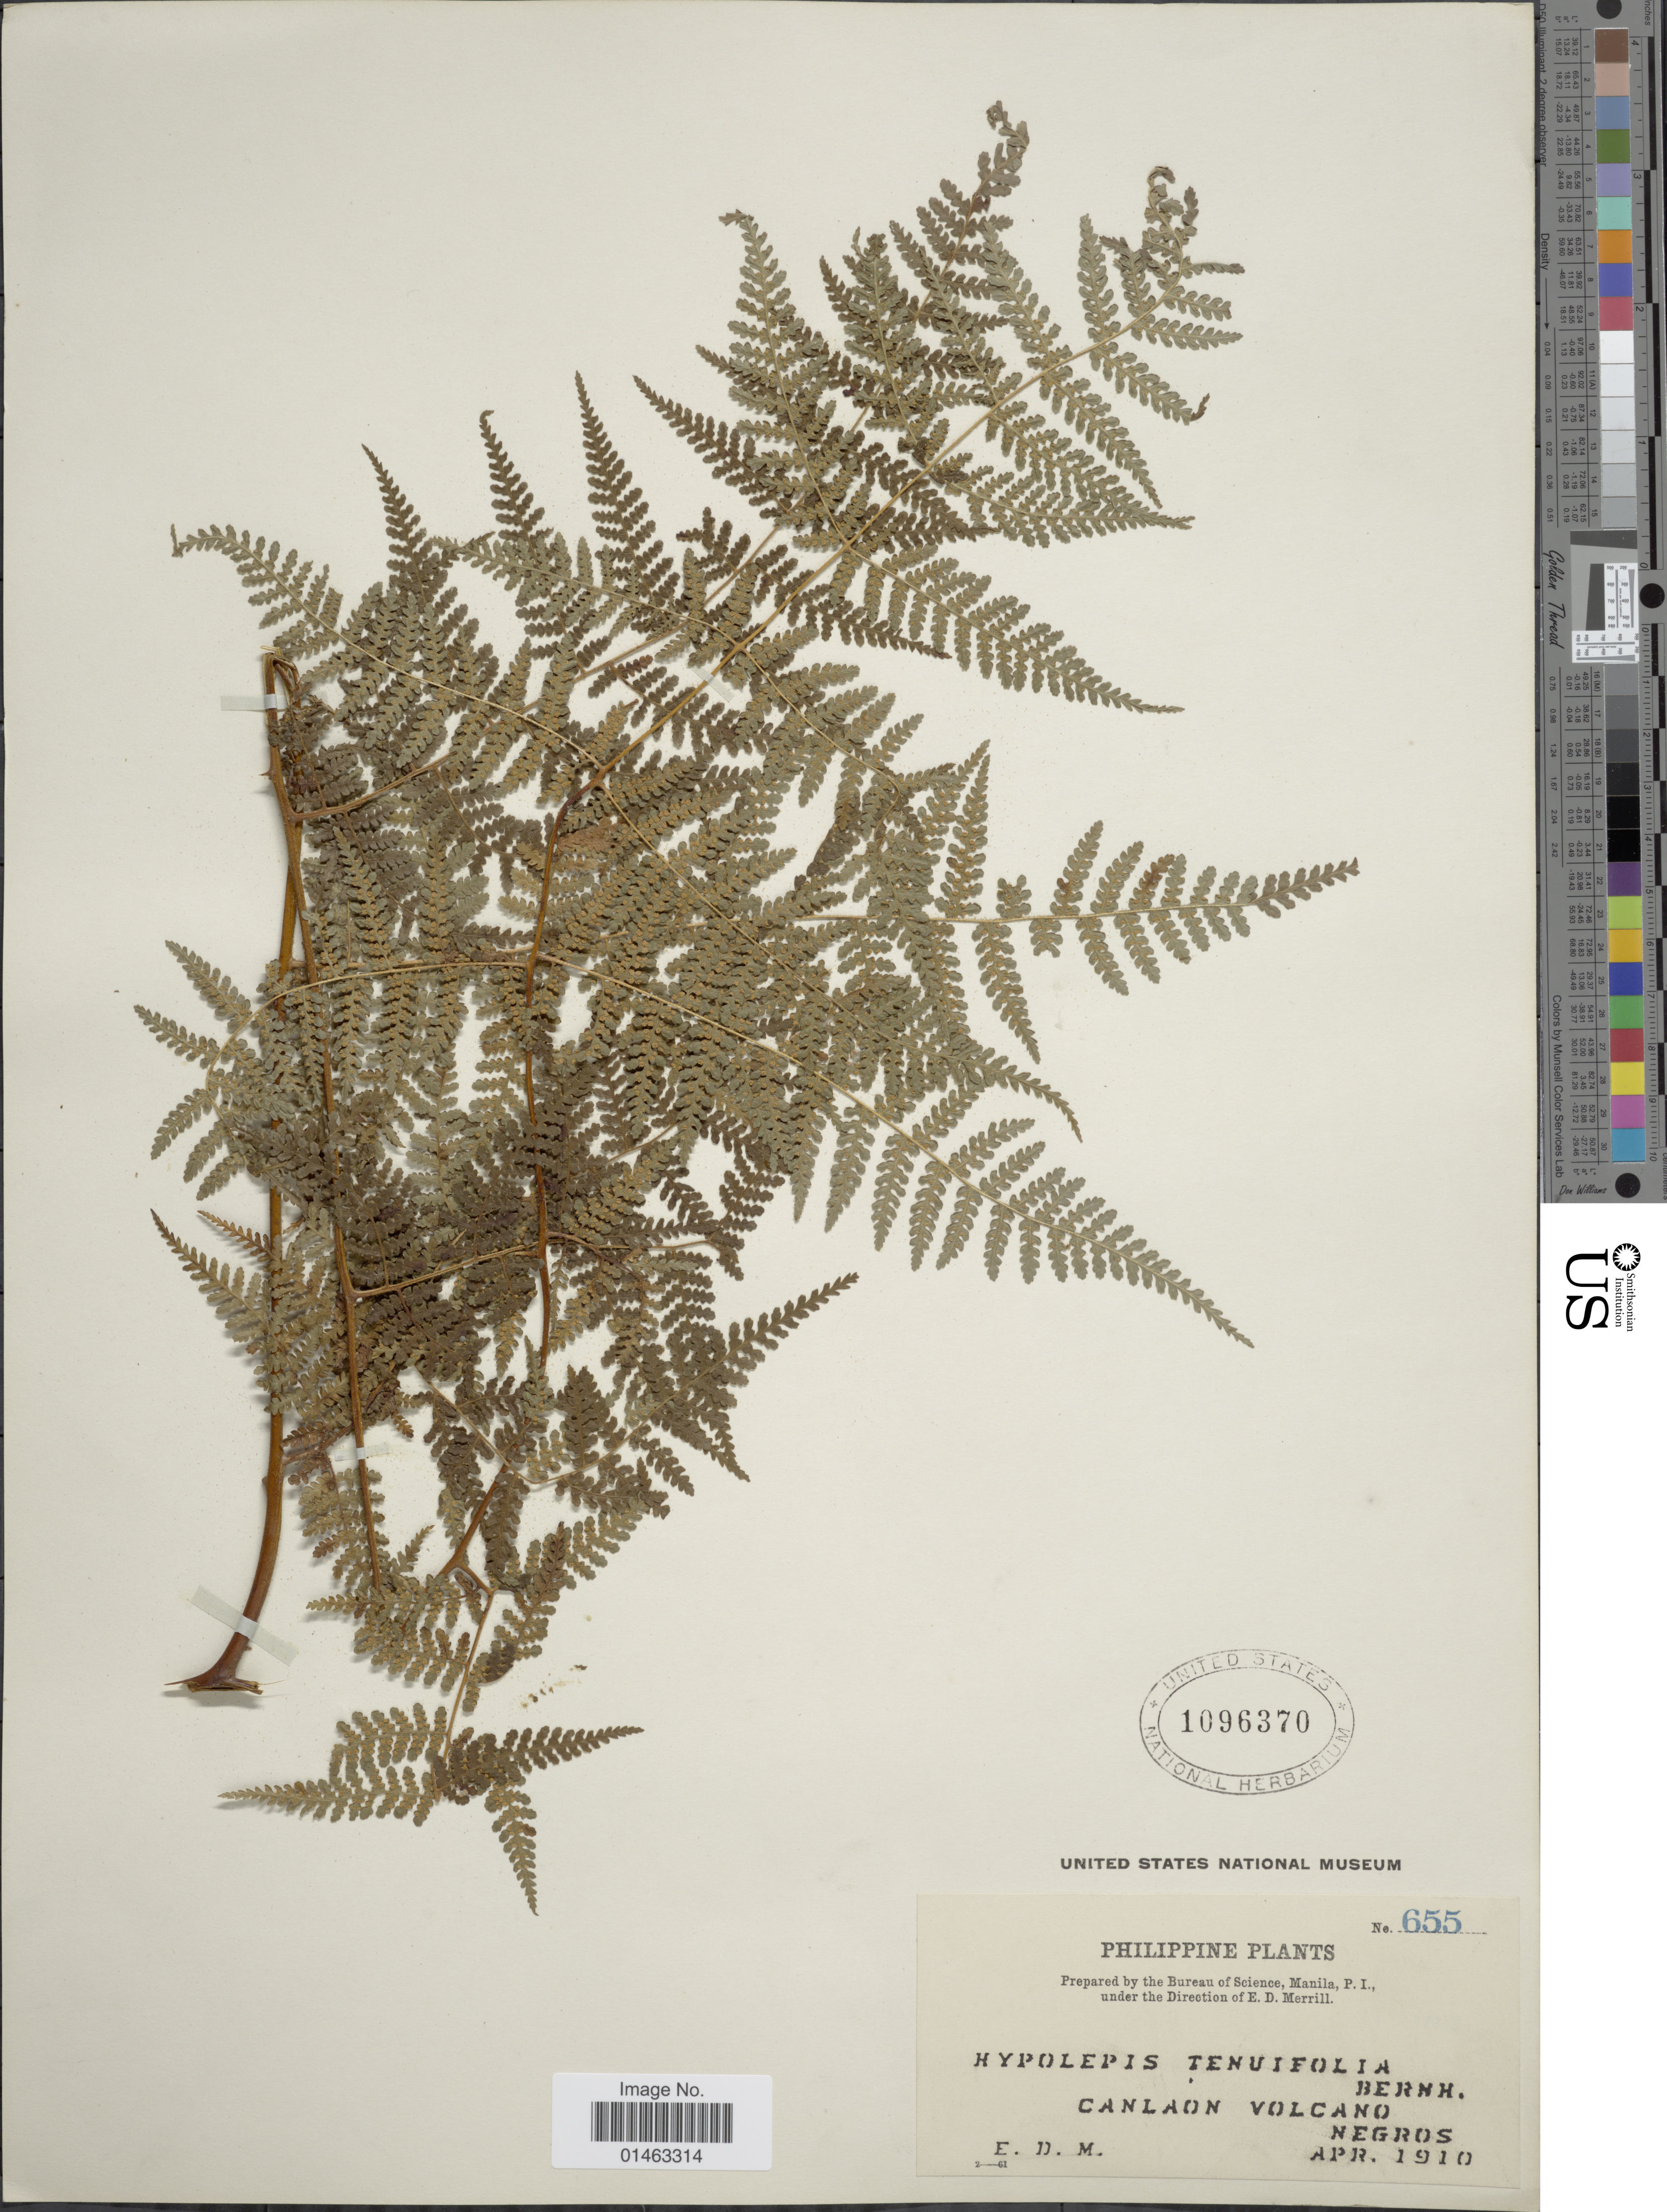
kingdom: Plantae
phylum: Tracheophyta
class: Polypodiopsida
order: Polypodiales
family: Dennstaedtiaceae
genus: Hypolepis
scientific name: Hypolepis tenuifolia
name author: (G. Forst.) Bernh.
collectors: E. D. Merrill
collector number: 655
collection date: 1910-04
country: Philippines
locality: Canlaon Volcano, Negros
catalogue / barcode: US 1096370